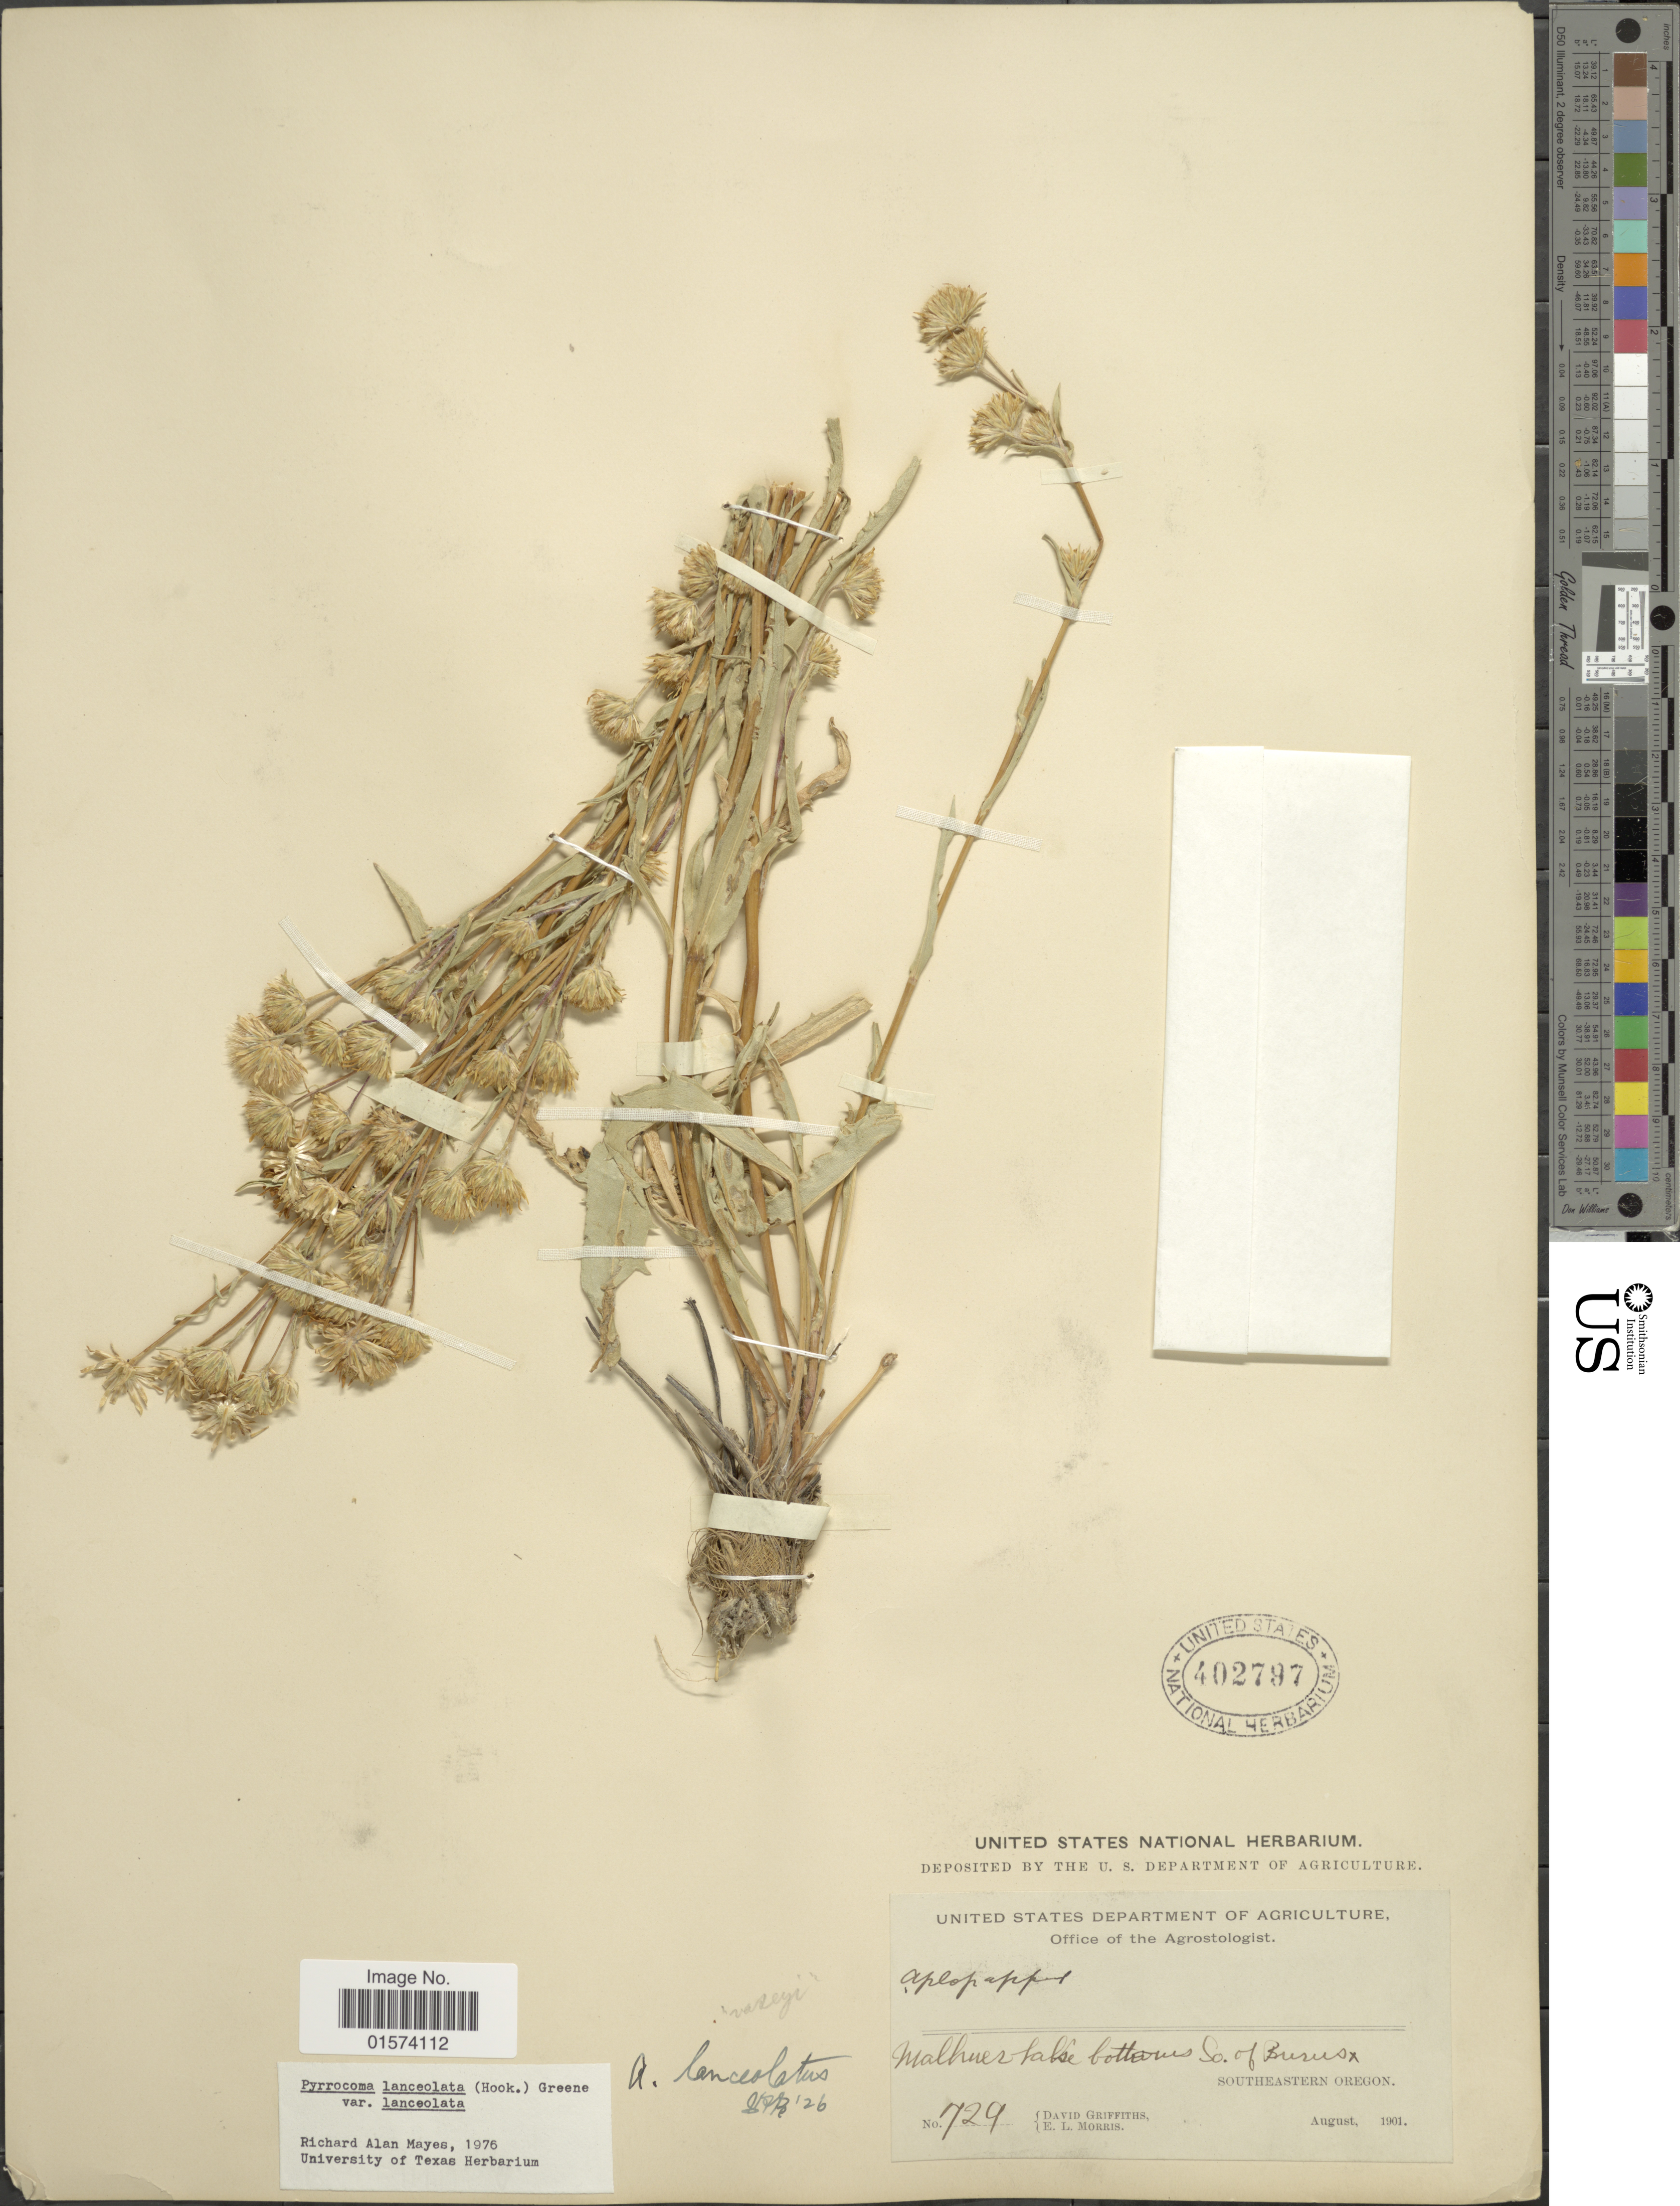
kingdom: Plantae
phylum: Tracheophyta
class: Magnoliopsida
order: Asterales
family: Asteraceae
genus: Pyrrocoma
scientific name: Pyrrocoma lanceolata var. lanceolata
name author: (Hook.) Greene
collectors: D. Griffiths & E. Morris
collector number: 729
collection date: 1901-08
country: United States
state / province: Oregon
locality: Malhuer Lake bottoms, So. of Burns, Southeastern Oregon.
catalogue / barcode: US 402797